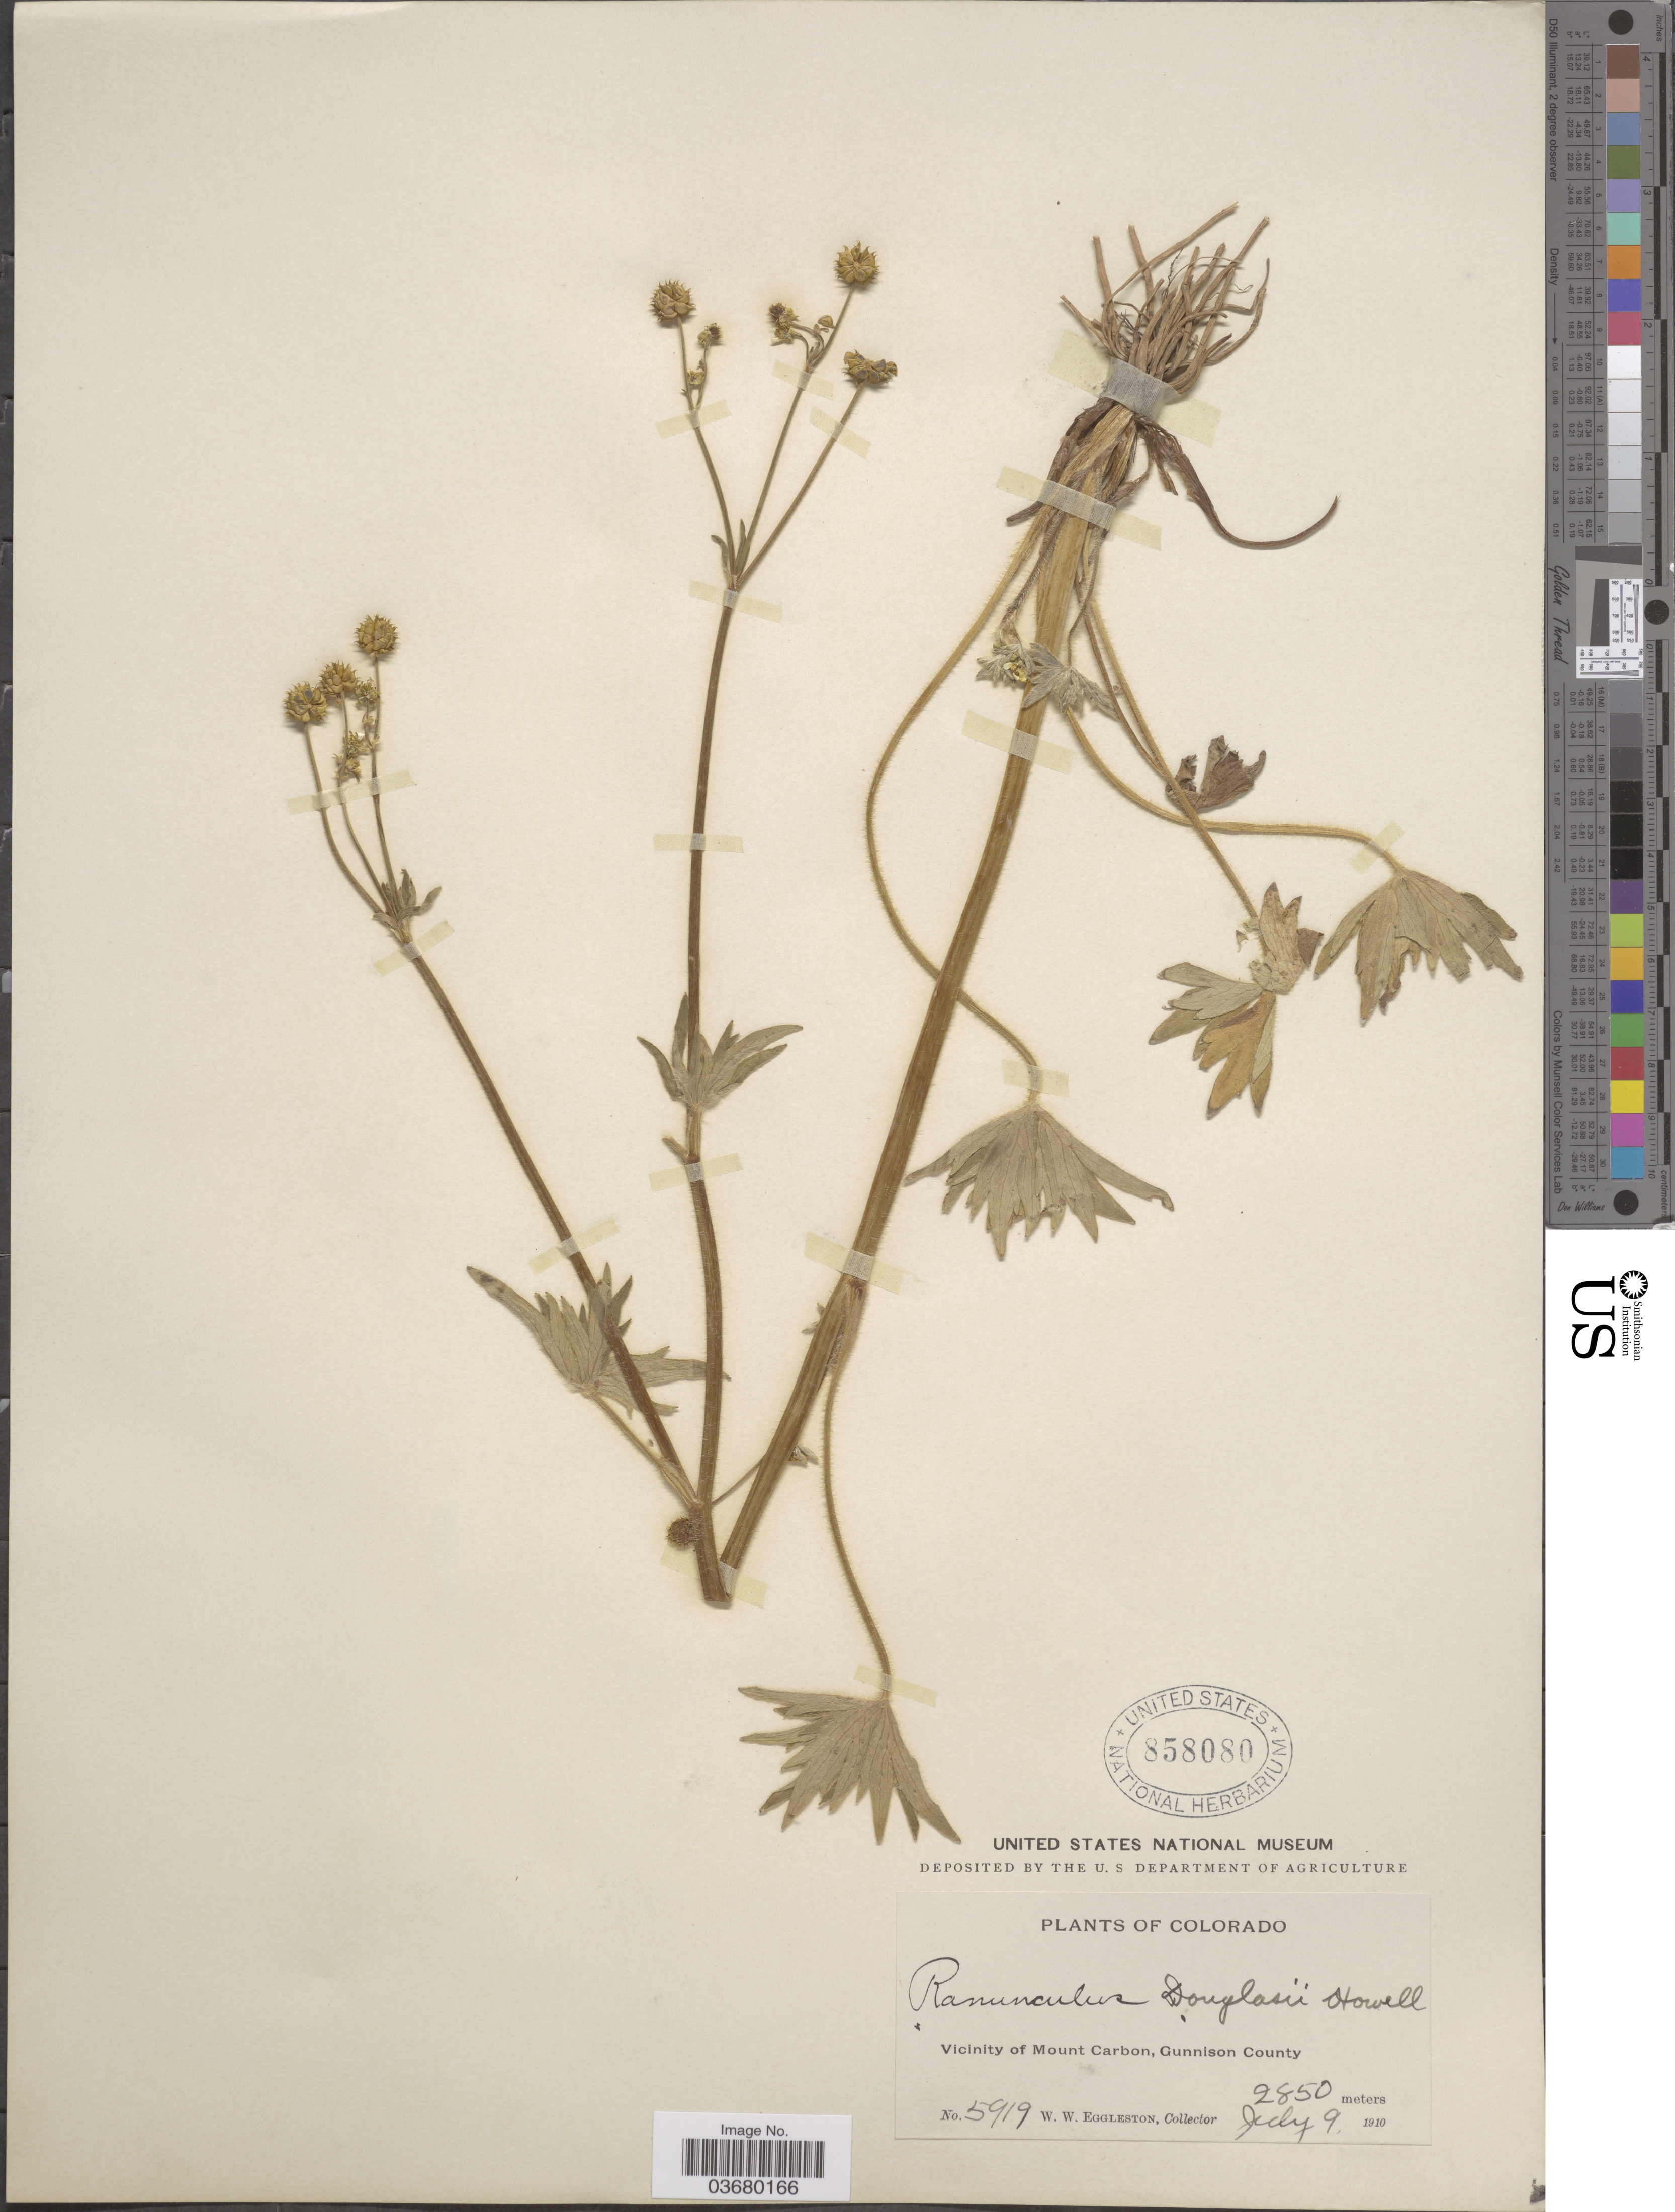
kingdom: Plantae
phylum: Tracheophyta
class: Magnoliopsida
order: Ranunculales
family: Ranunculaceae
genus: Ranunculus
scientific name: Ranunculus bongardii var. tenellus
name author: (A. Gray) Greene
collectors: W. W. Eggleston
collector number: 5919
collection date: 1910-07-09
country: United States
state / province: Colorado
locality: Vicinity of Mount Carbon, Gunnison County.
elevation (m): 2850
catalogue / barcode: US 858080